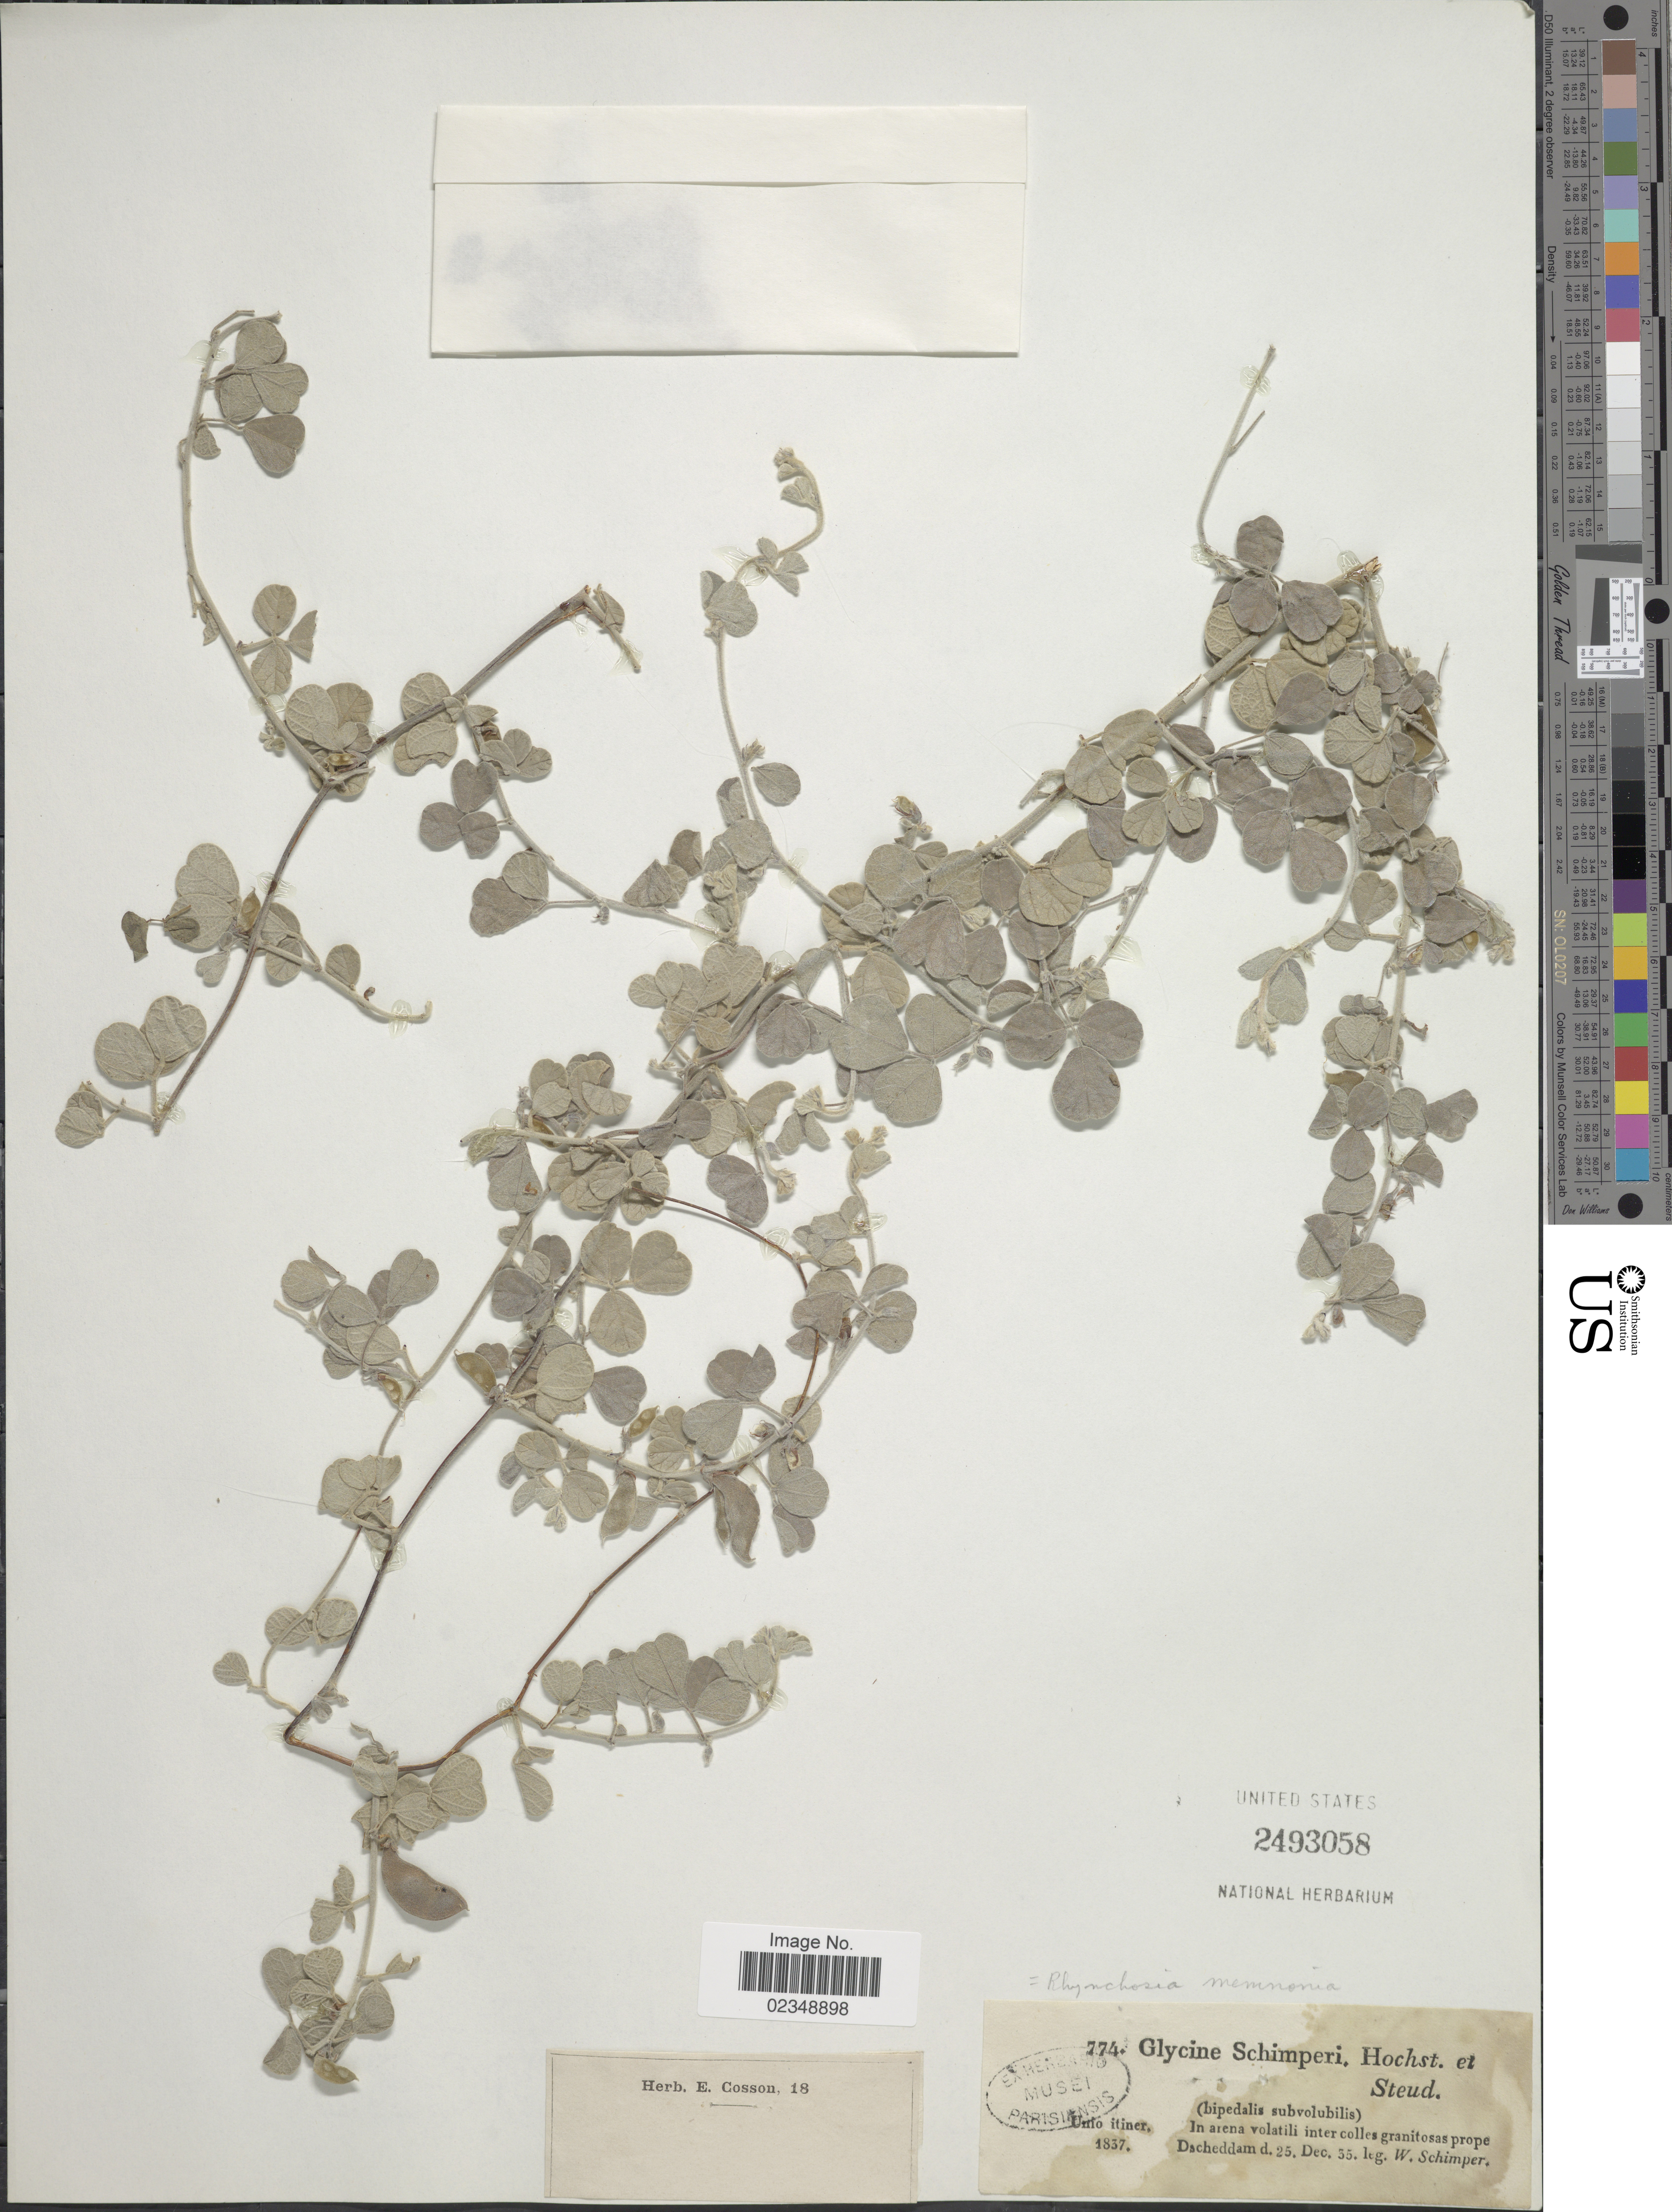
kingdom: Plantae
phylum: Tracheophyta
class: Magnoliopsida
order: Fabales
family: Fabaceae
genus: Rhynchosia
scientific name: Rhynchosia memnonia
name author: (Delile) DC.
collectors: W. Schimper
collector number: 774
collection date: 1835-12-25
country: Saudi Arabia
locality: In arena volatili inter colles granitosas prope Dscheddam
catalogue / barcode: US 2493058